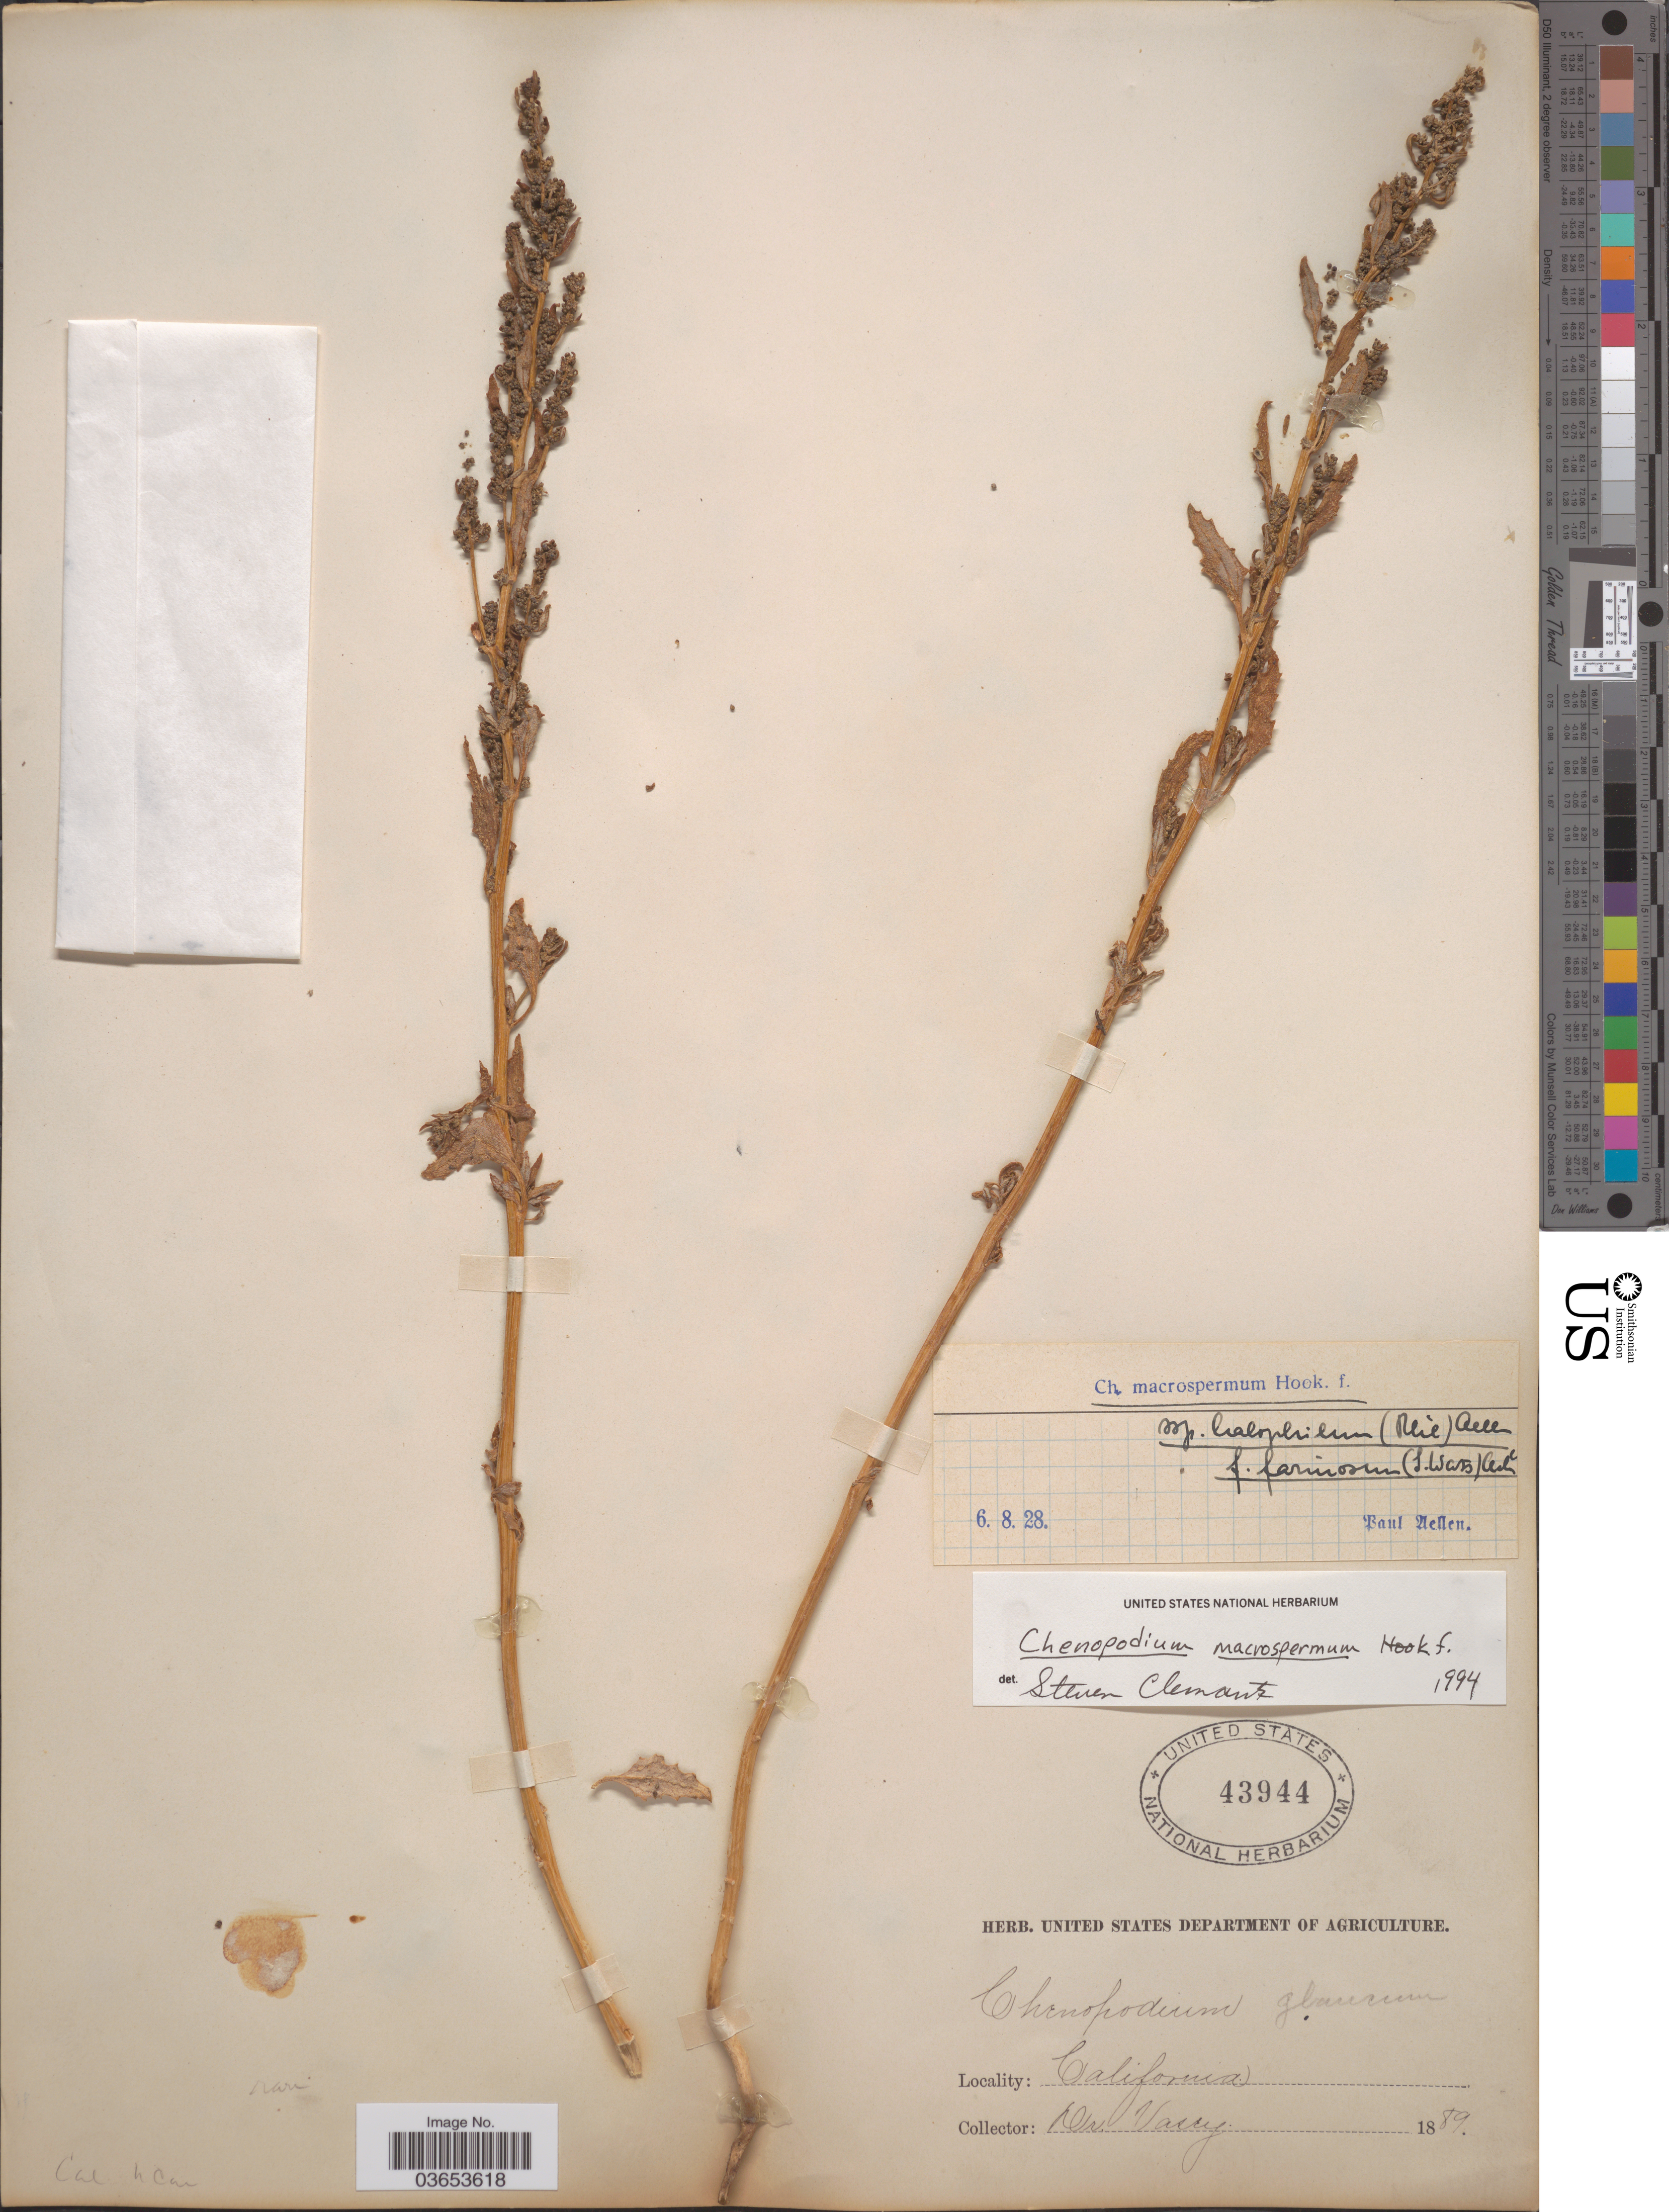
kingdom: Plantae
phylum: Tracheophyta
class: Magnoliopsida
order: Caryophyllales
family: Amaranthaceae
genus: Chenopodium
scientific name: Chenopodium macrospermum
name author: Hook. f.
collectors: Vasey, --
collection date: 1889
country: United States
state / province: California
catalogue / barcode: US 43944